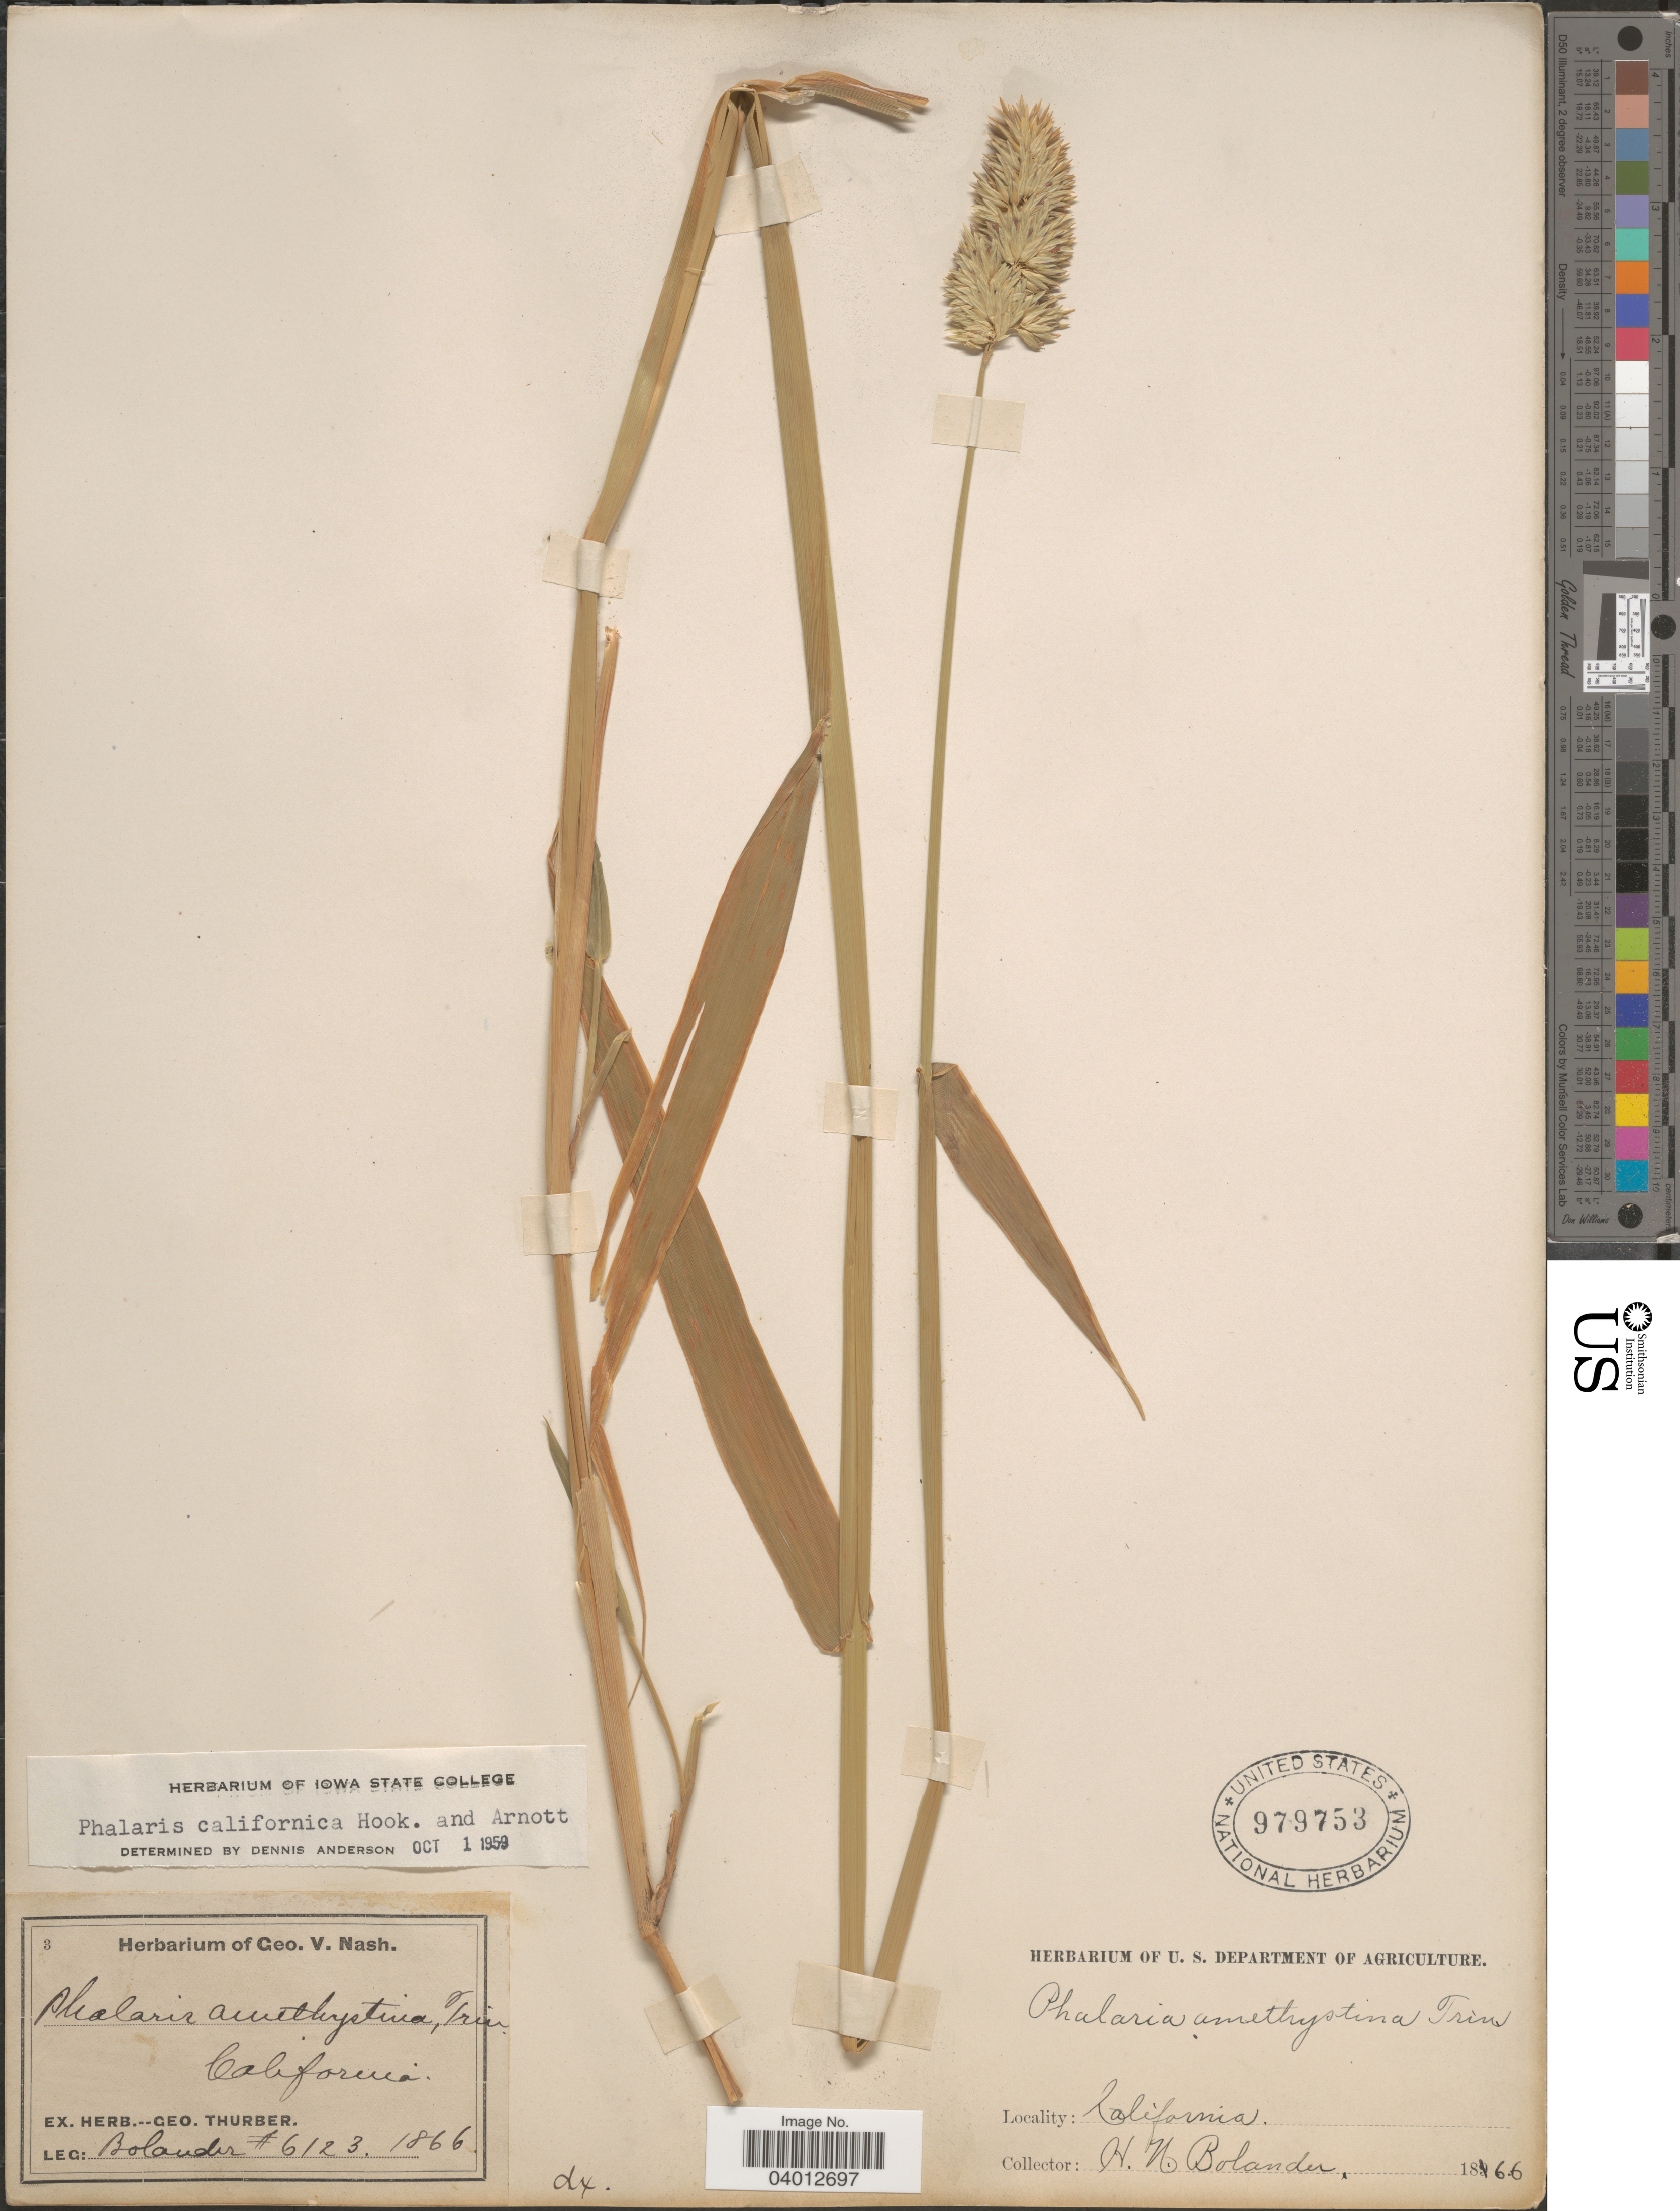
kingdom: Plantae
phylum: Tracheophyta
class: Liliopsida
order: Poales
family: Poaceae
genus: Phalaris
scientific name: Phalaris californica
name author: Hook. & Arn.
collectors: H. Bolander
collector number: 6123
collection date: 1866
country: United States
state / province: California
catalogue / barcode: US 979753